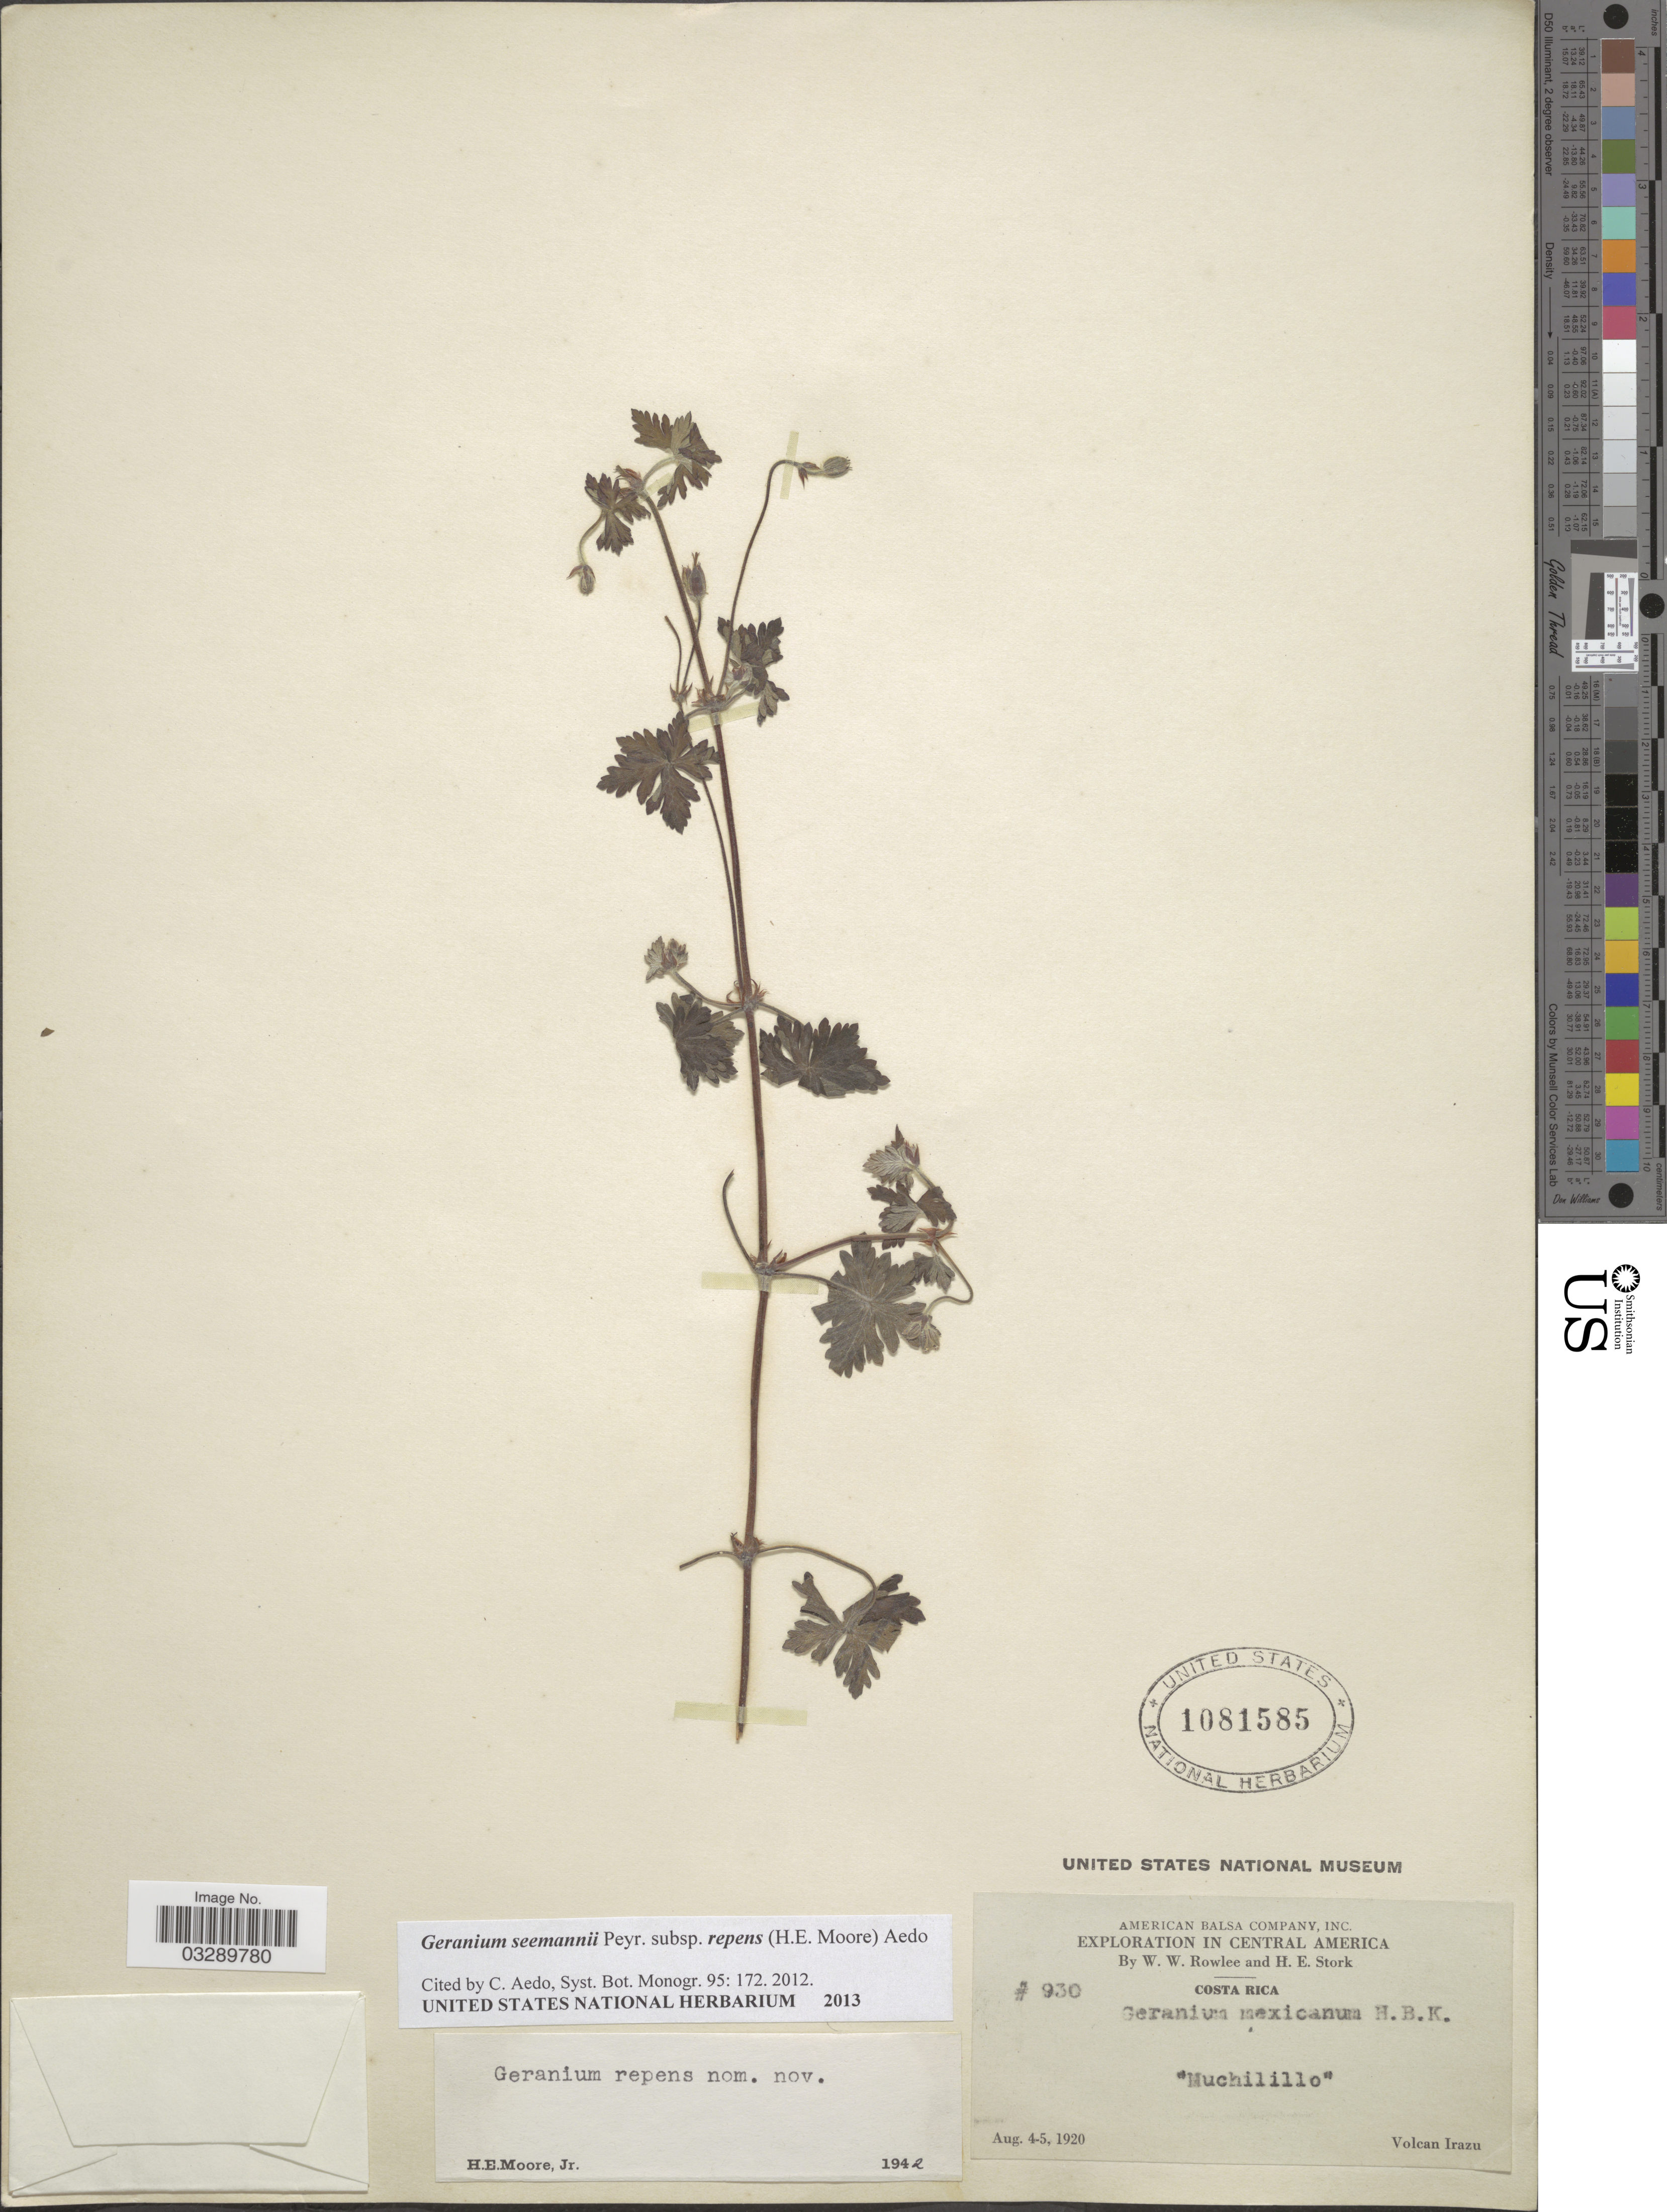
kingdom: Plantae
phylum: Tracheophyta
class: Magnoliopsida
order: Geraniales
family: Geraniaceae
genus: Geranium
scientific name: Geranium seemannii subsp. repens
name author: (H.E. Moore) Aedo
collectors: W. W. Rowlee & H. E. Stork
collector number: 930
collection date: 1920-08-04/1920-08-05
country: Costa Rica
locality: Muchilillo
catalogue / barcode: US 1081585